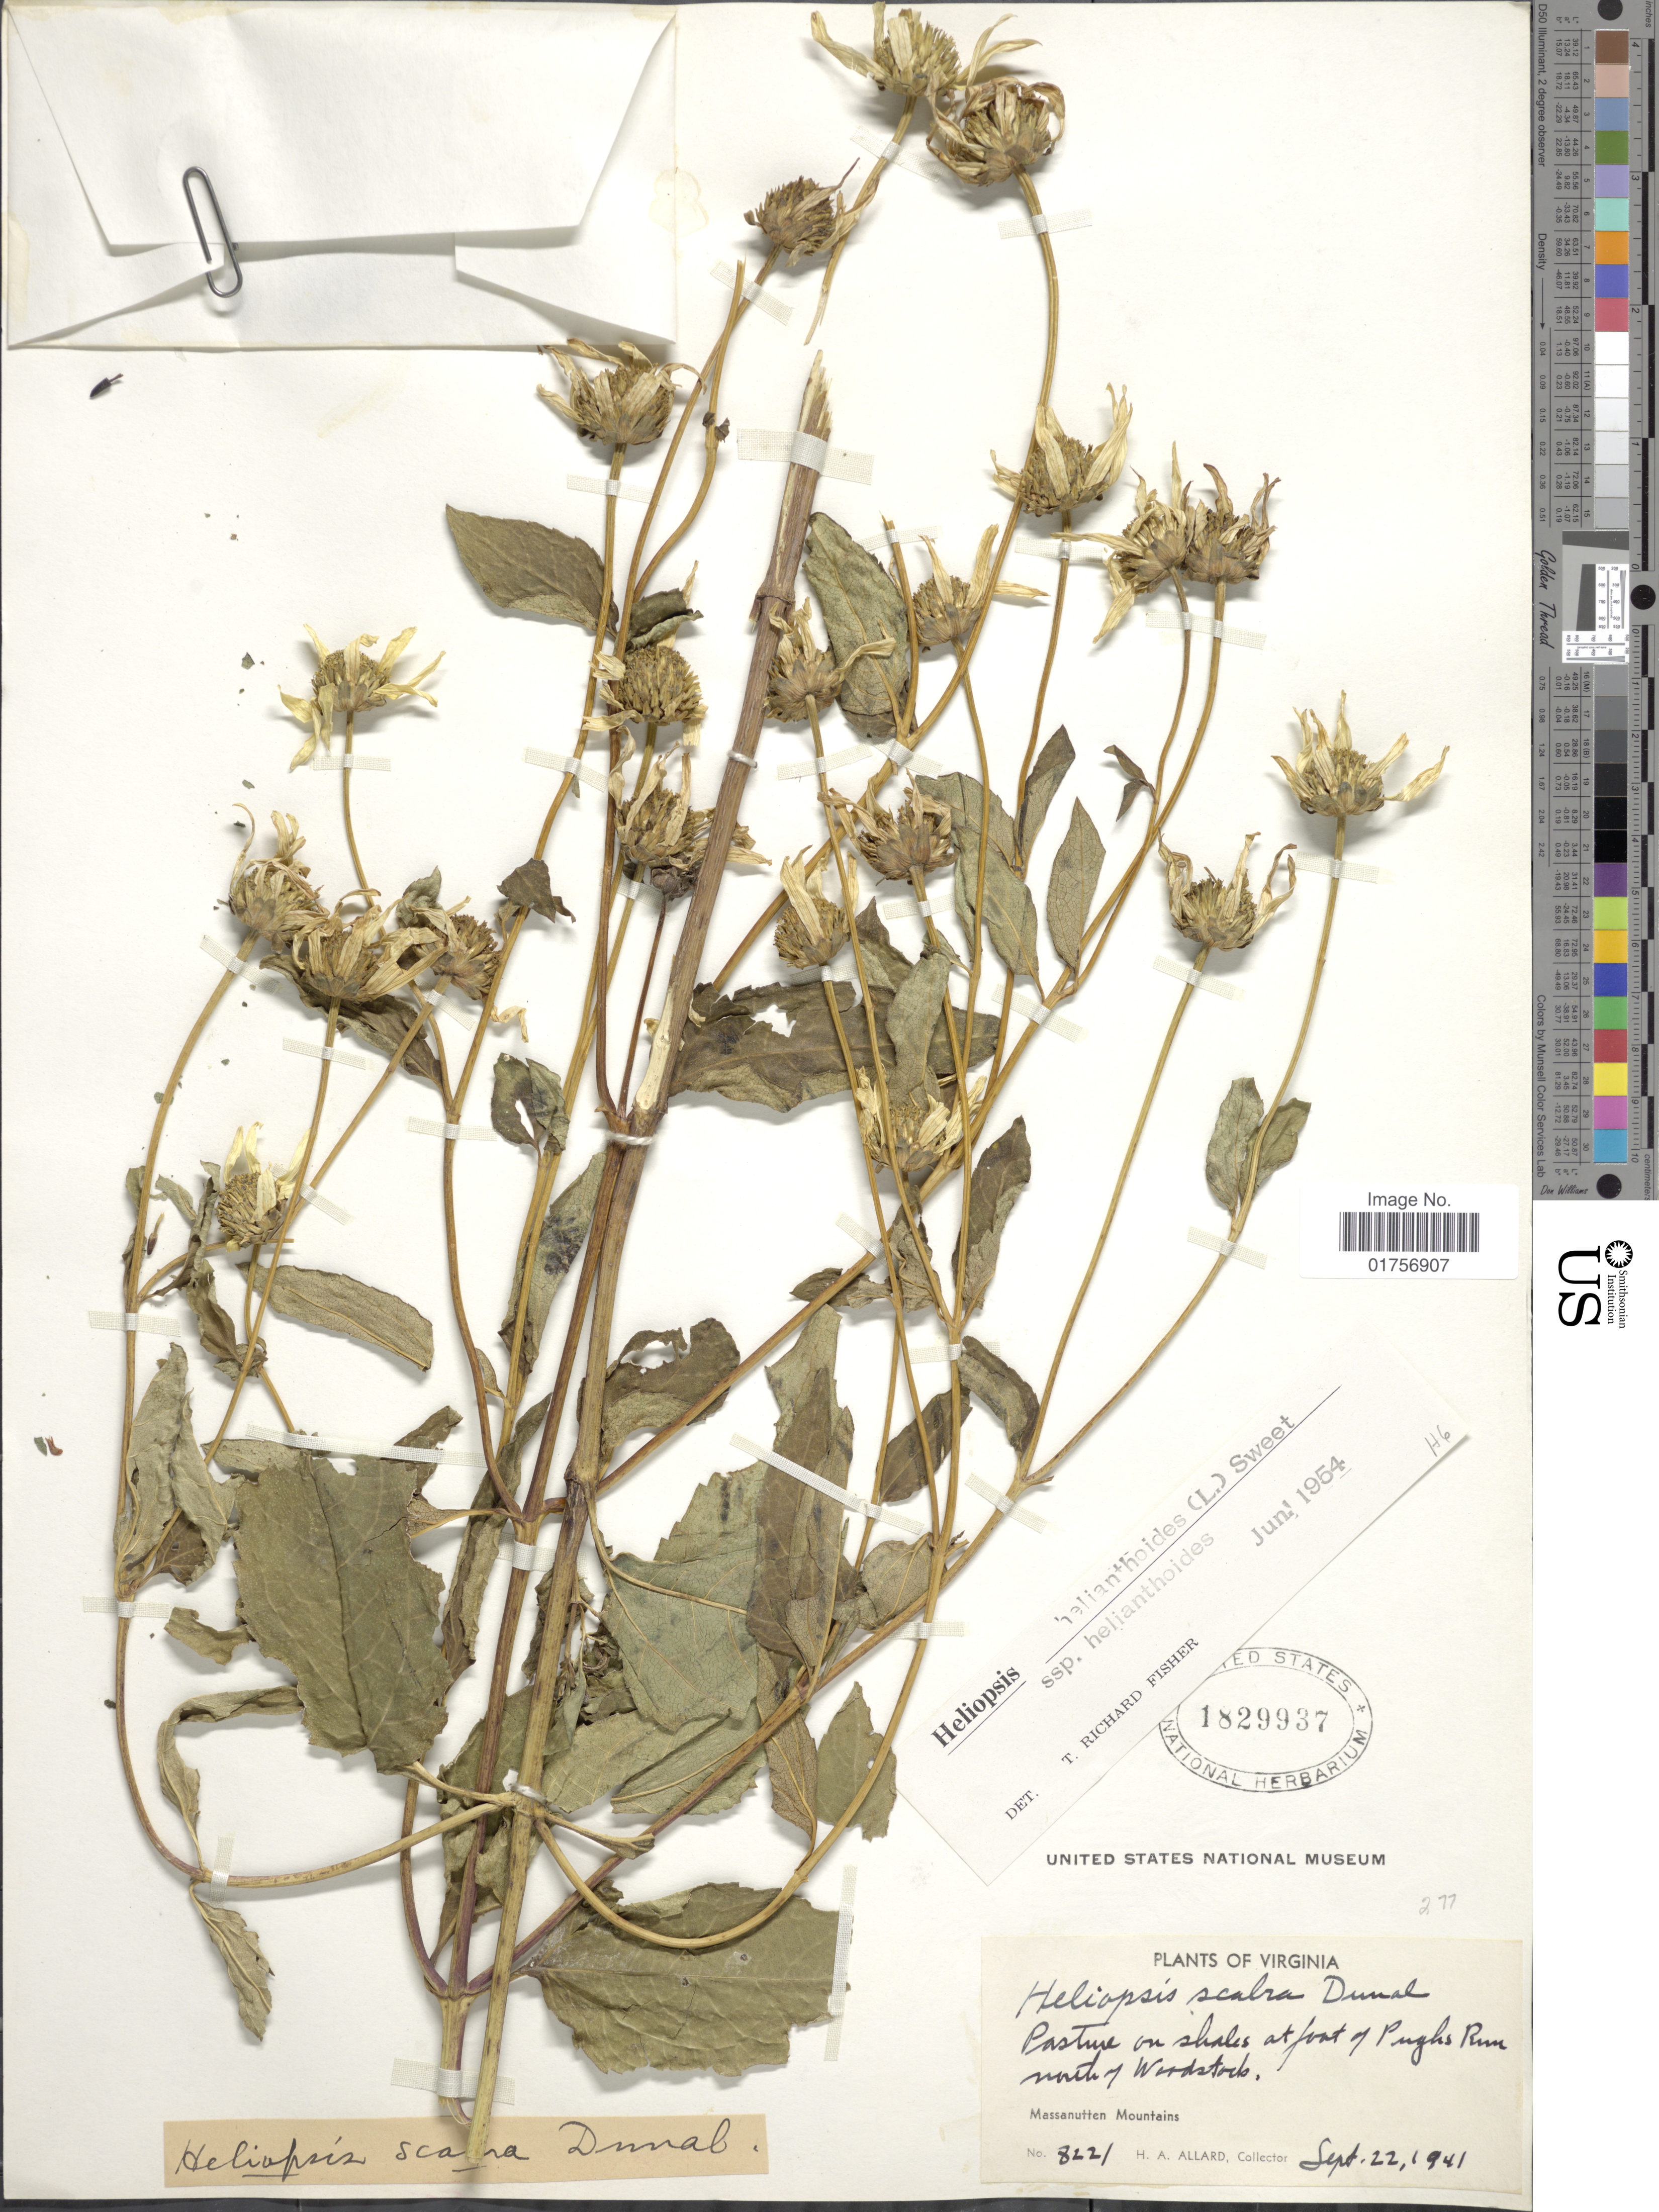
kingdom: Plantae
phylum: Tracheophyta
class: Magnoliopsida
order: Asterales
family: Asteraceae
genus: Heliopsis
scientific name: Heliopsis helianthoides var. scabra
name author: (Dunal) T.R. Fisher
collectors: H. A. Allard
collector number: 8221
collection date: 1941-09-22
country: United States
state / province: Virginia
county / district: Shenandoah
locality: Pasture on shales at foot of Pughs Run north of Woodstock, Massanutten Mountains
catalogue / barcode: US 1829937